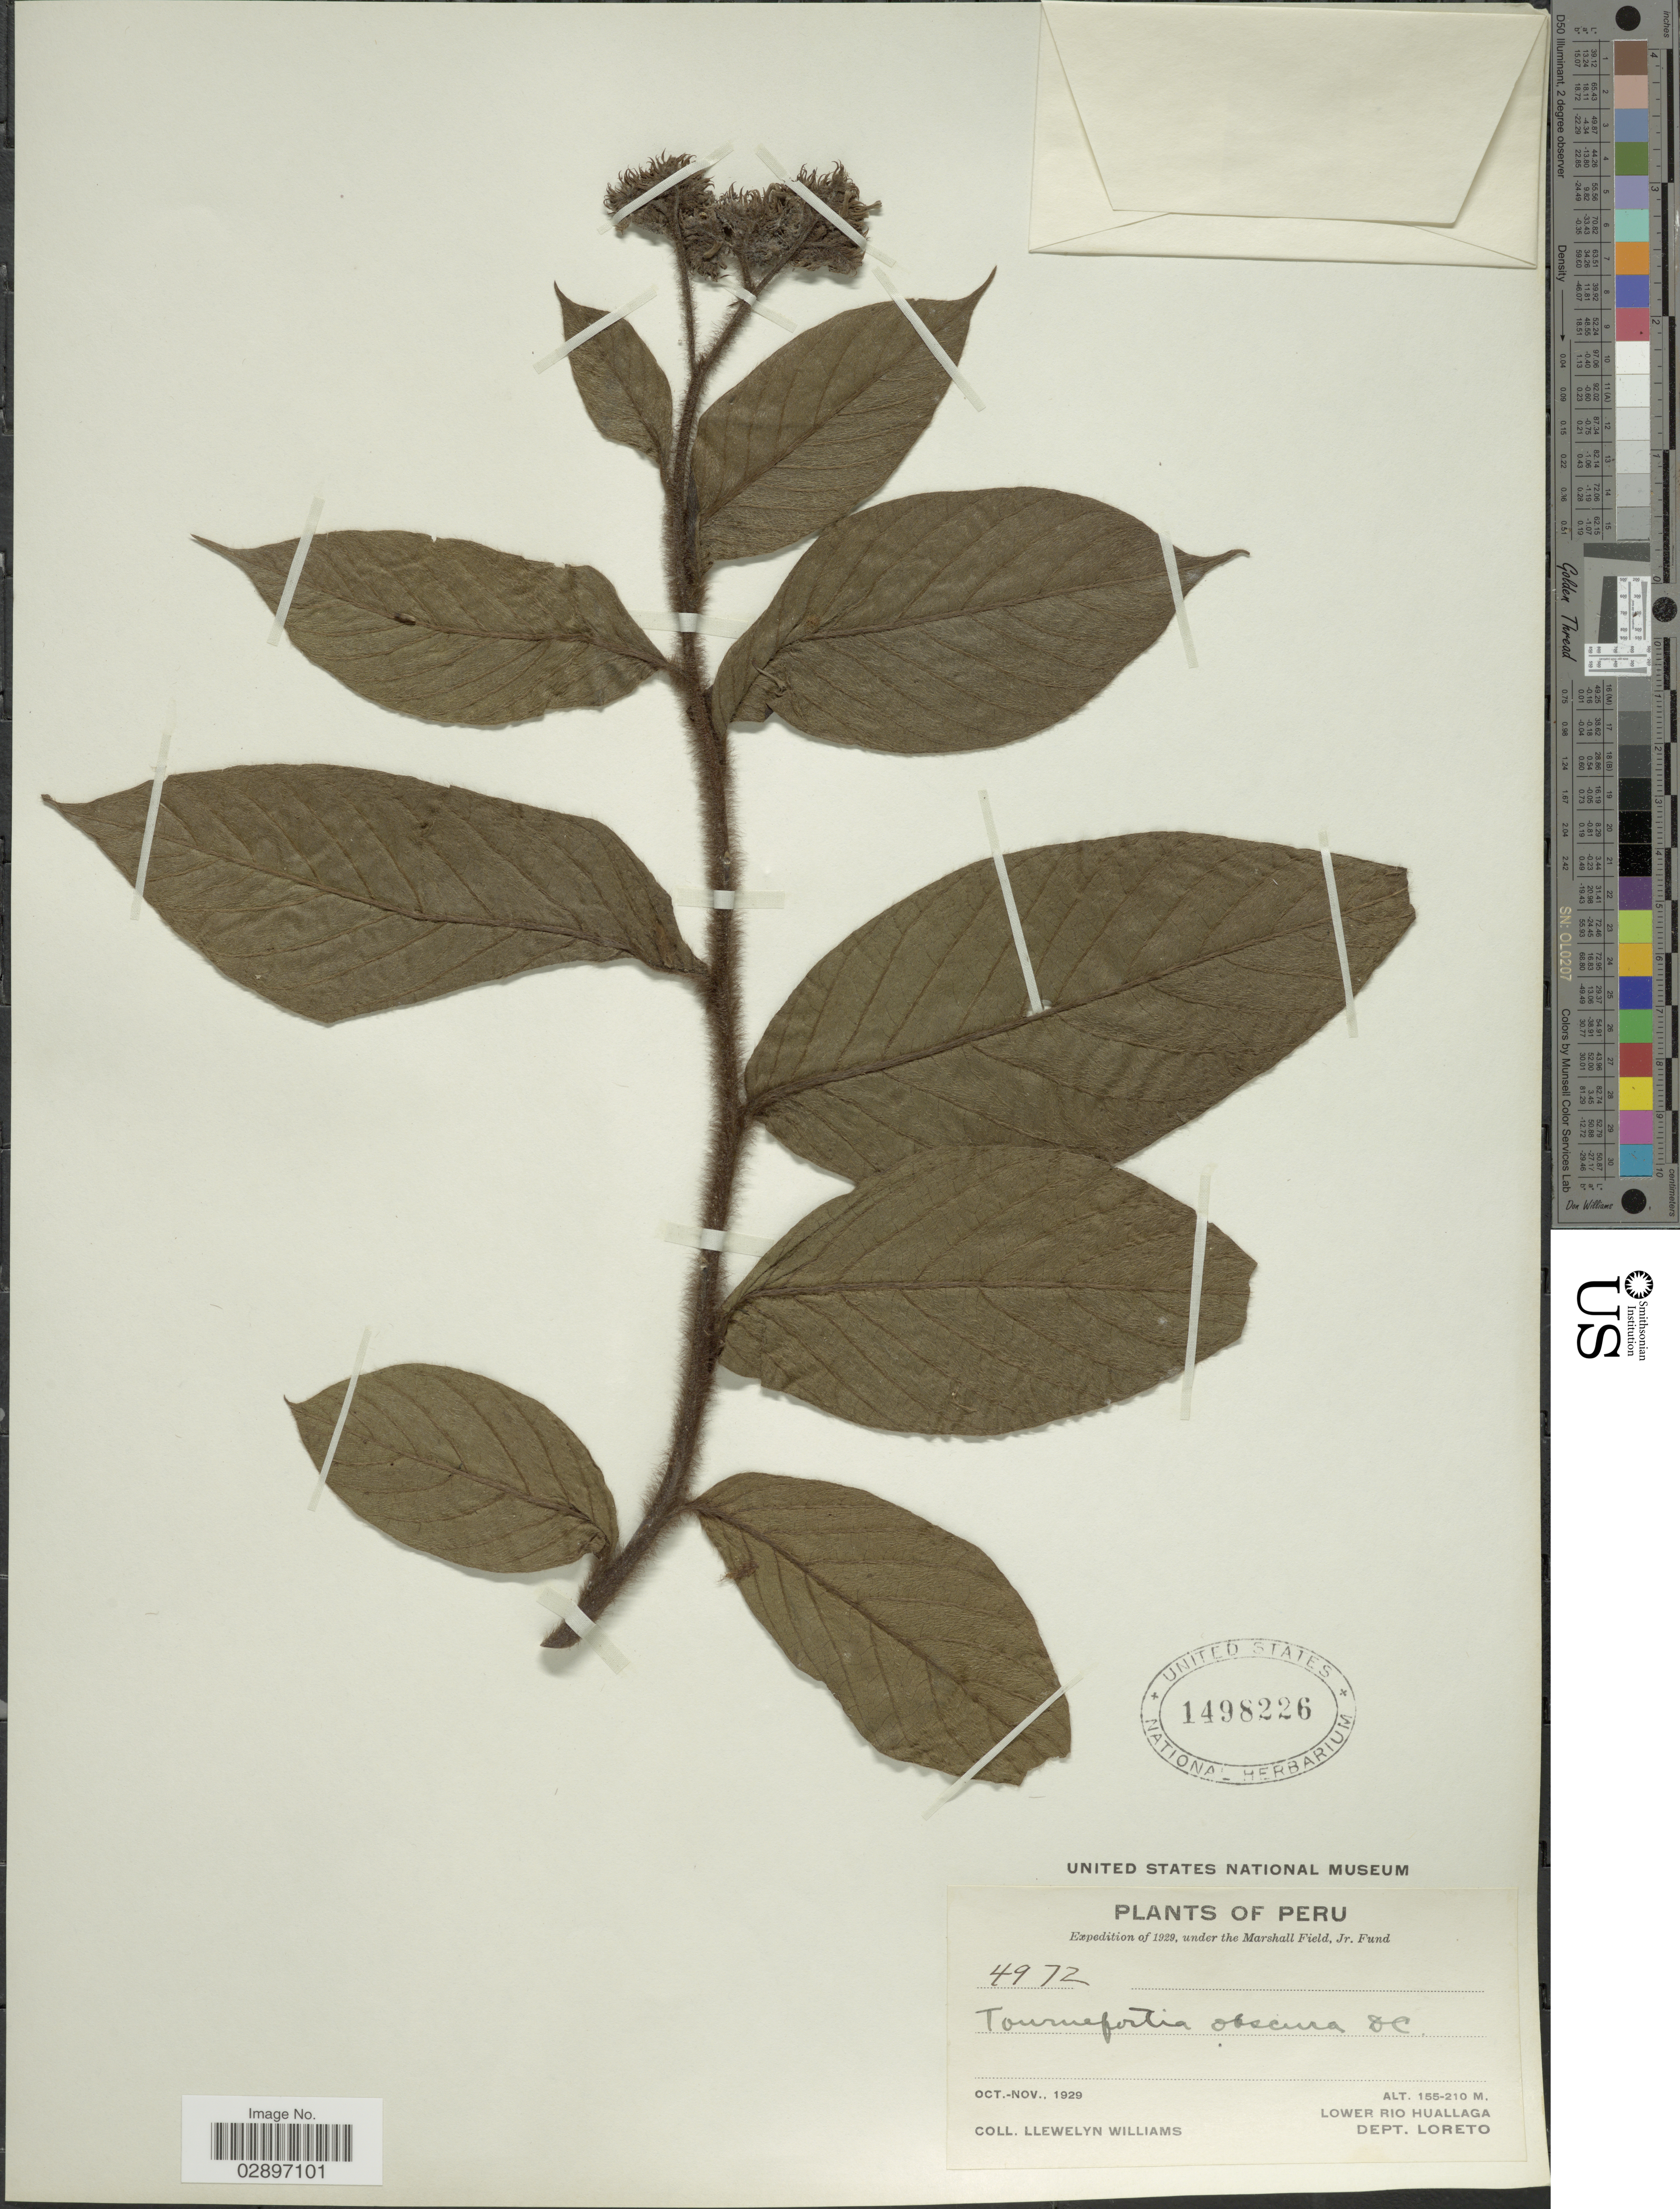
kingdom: Plantae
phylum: Tracheophyta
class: Magnoliopsida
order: Boraginales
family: Heliotropiaceae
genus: Tournefortia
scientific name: Tournefortia cuspidata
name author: Kunth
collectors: Ll. Williams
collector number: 4972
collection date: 1929-10/1929-11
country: Peru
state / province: Loreto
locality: Lower Rio Huallaga. Dept. Loreto.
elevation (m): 155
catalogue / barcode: US 1498226